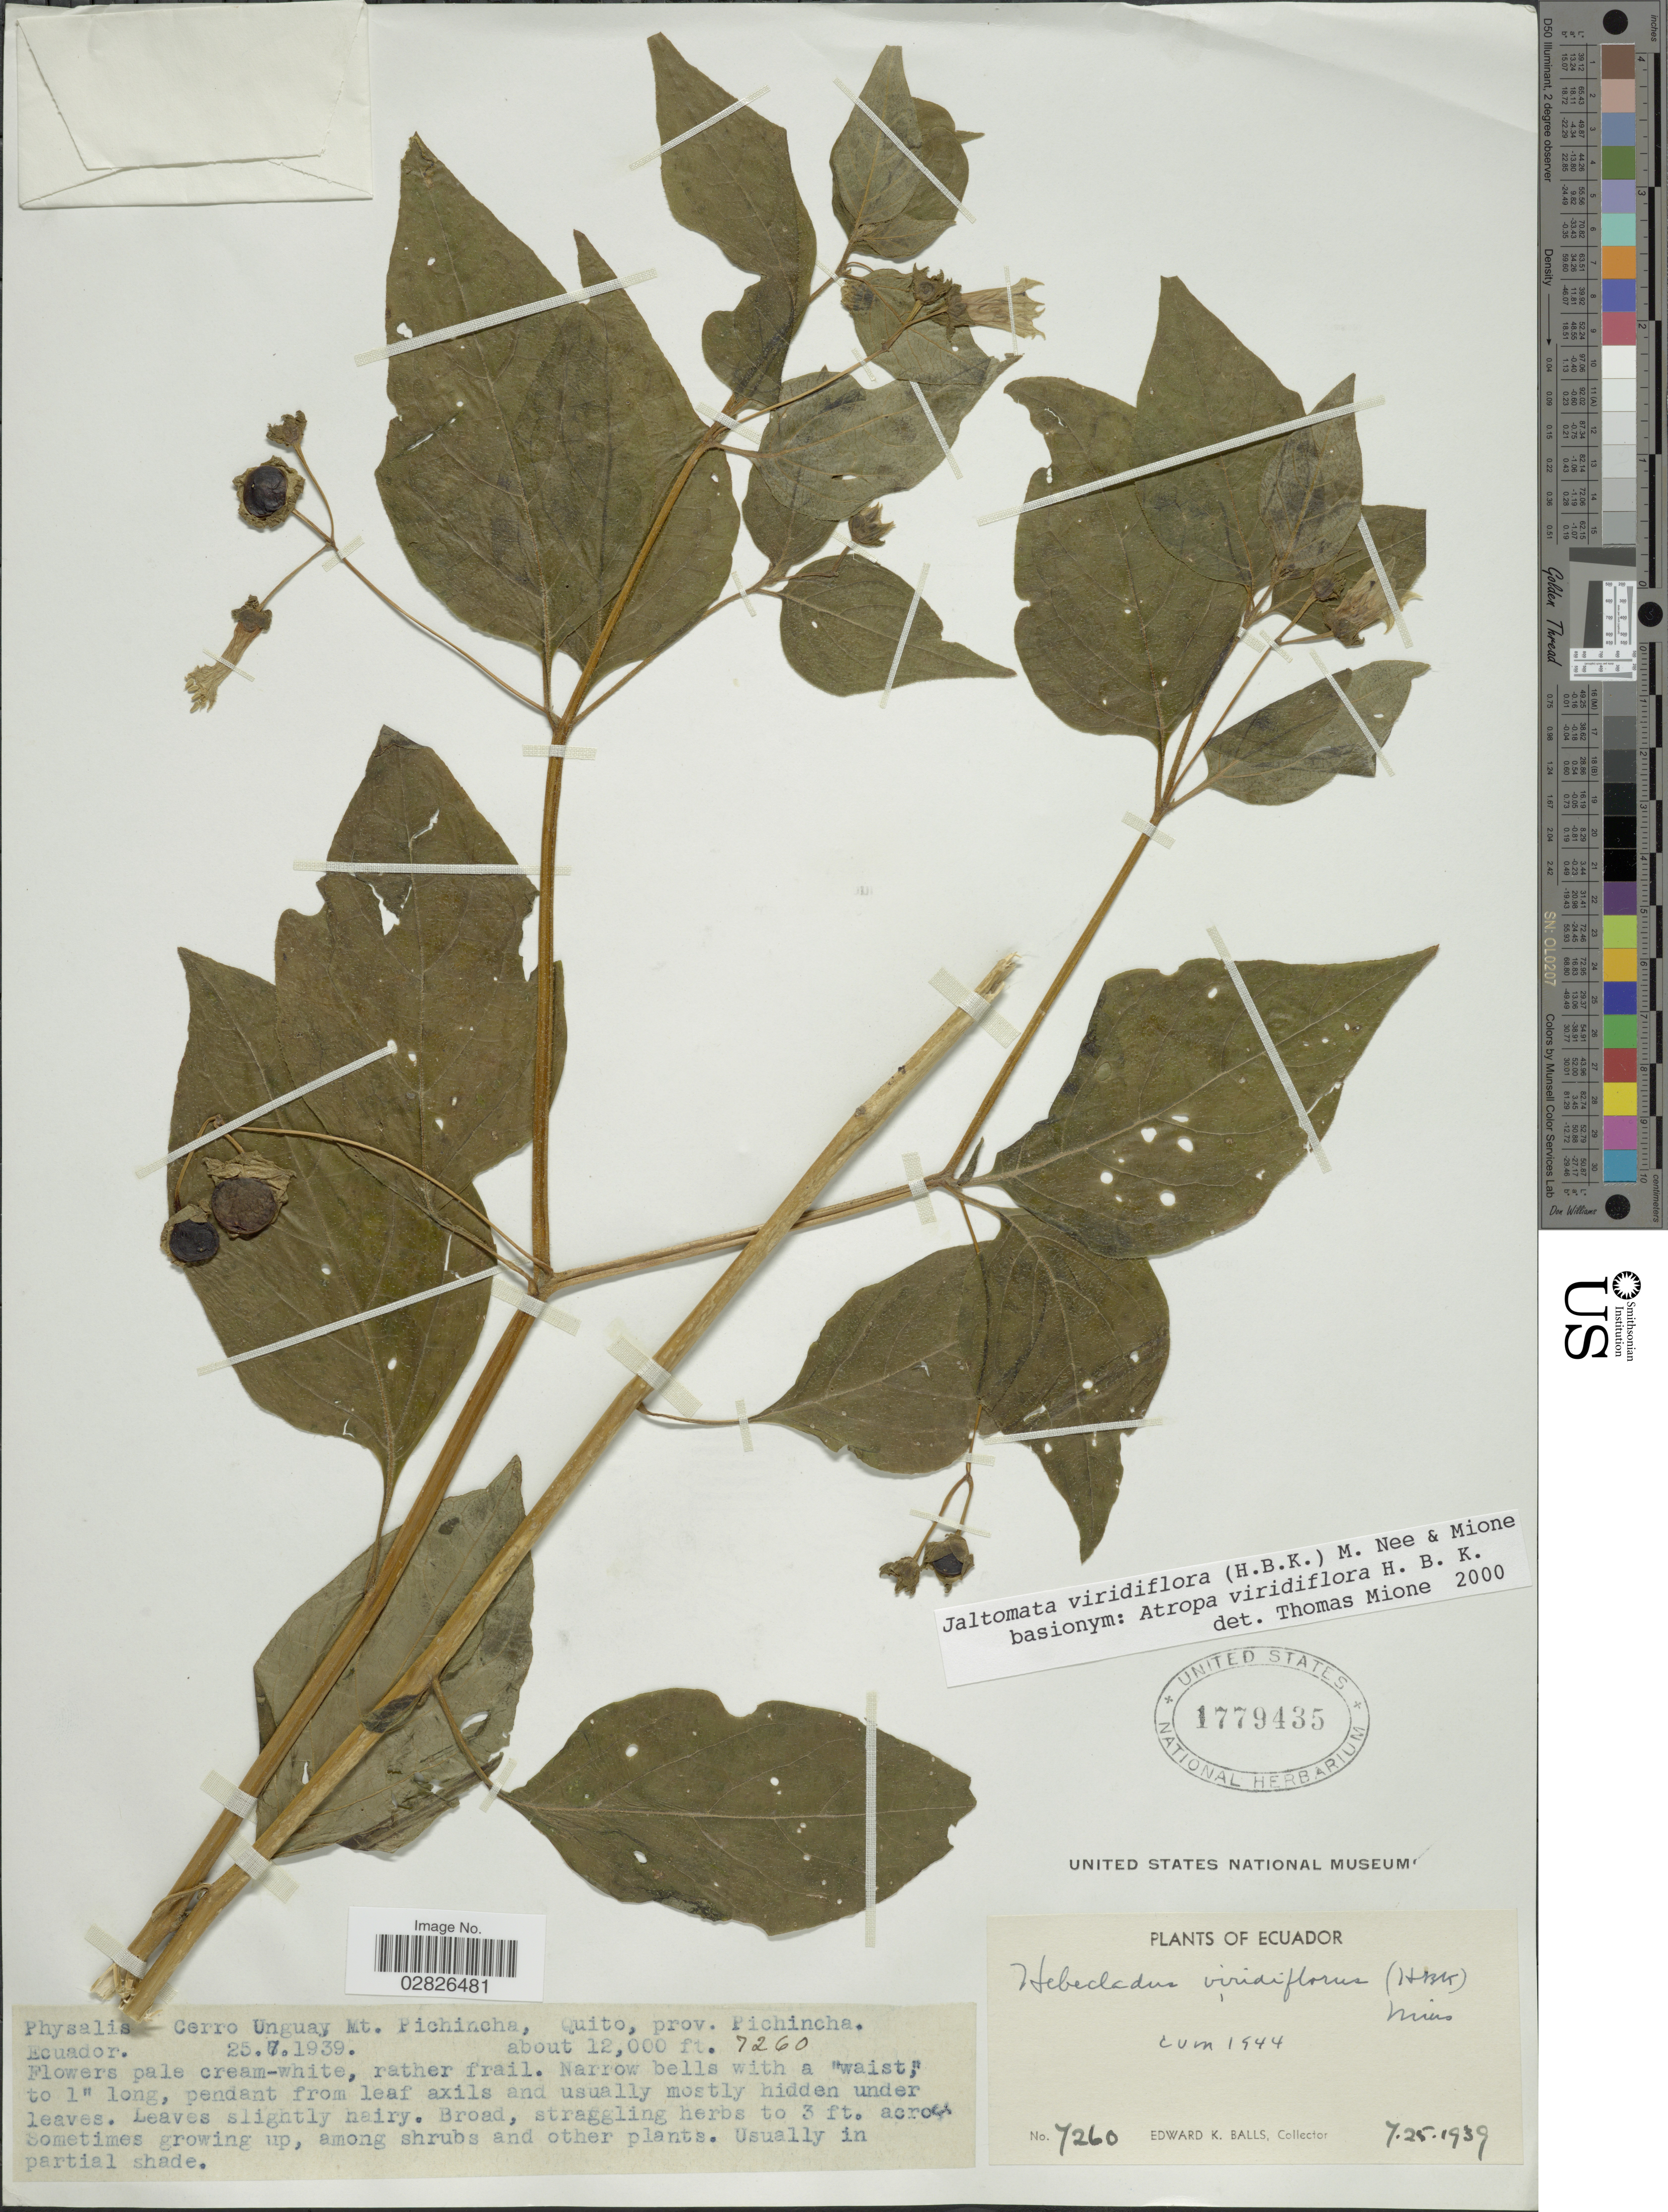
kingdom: Plantae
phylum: Tracheophyta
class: Magnoliopsida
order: Solanales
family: Solanaceae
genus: Jaltomata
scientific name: Jaltomata virdiflora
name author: (Kunth) M. Nee & Mione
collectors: E. K. Balls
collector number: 7260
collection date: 1939-07-25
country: Ecuador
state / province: Pichincha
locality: Cerro Unguay, Mt. Pichincha, Quito, prov. Pichincha.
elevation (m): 3658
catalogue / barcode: US 1779435